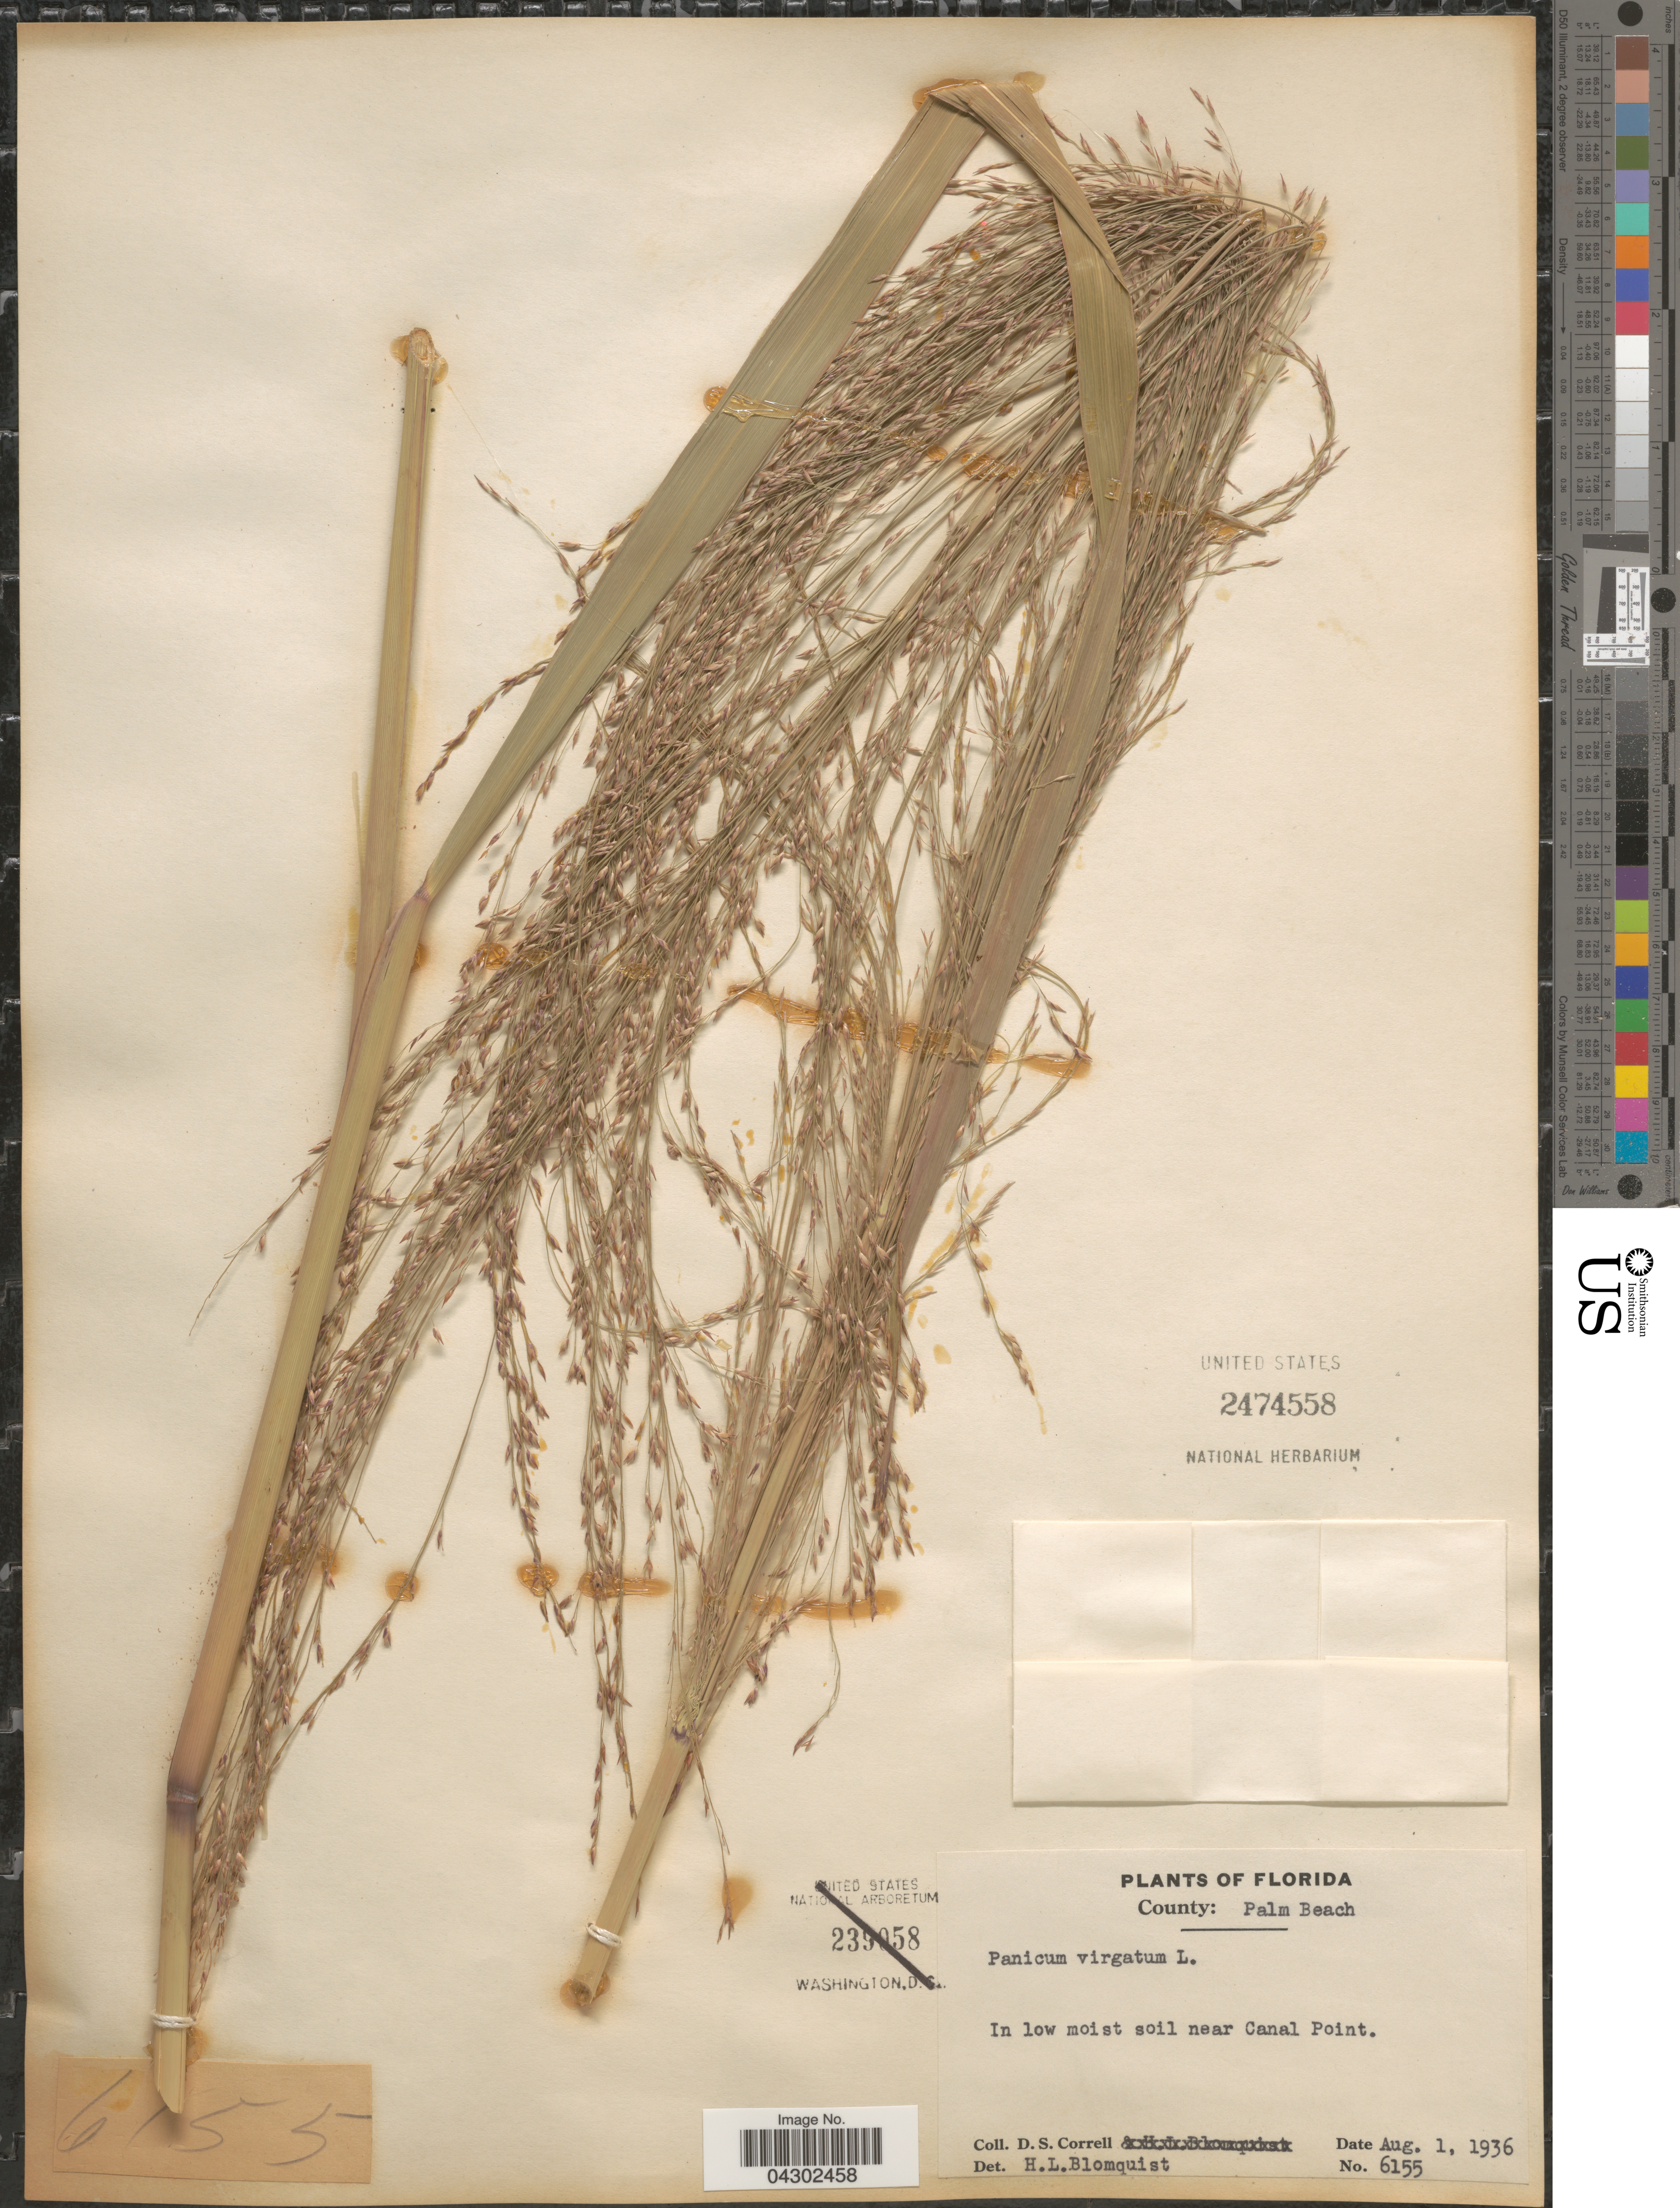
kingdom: Plantae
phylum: Tracheophyta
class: Liliopsida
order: Poales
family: Poaceae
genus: Panicum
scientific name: Panicum virgatum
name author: L.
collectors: D. S. Correll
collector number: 6155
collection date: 1936-08-01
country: United States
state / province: Florida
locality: County: Palm Beach. In low moist soil near Canal Point.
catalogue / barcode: US 2474558